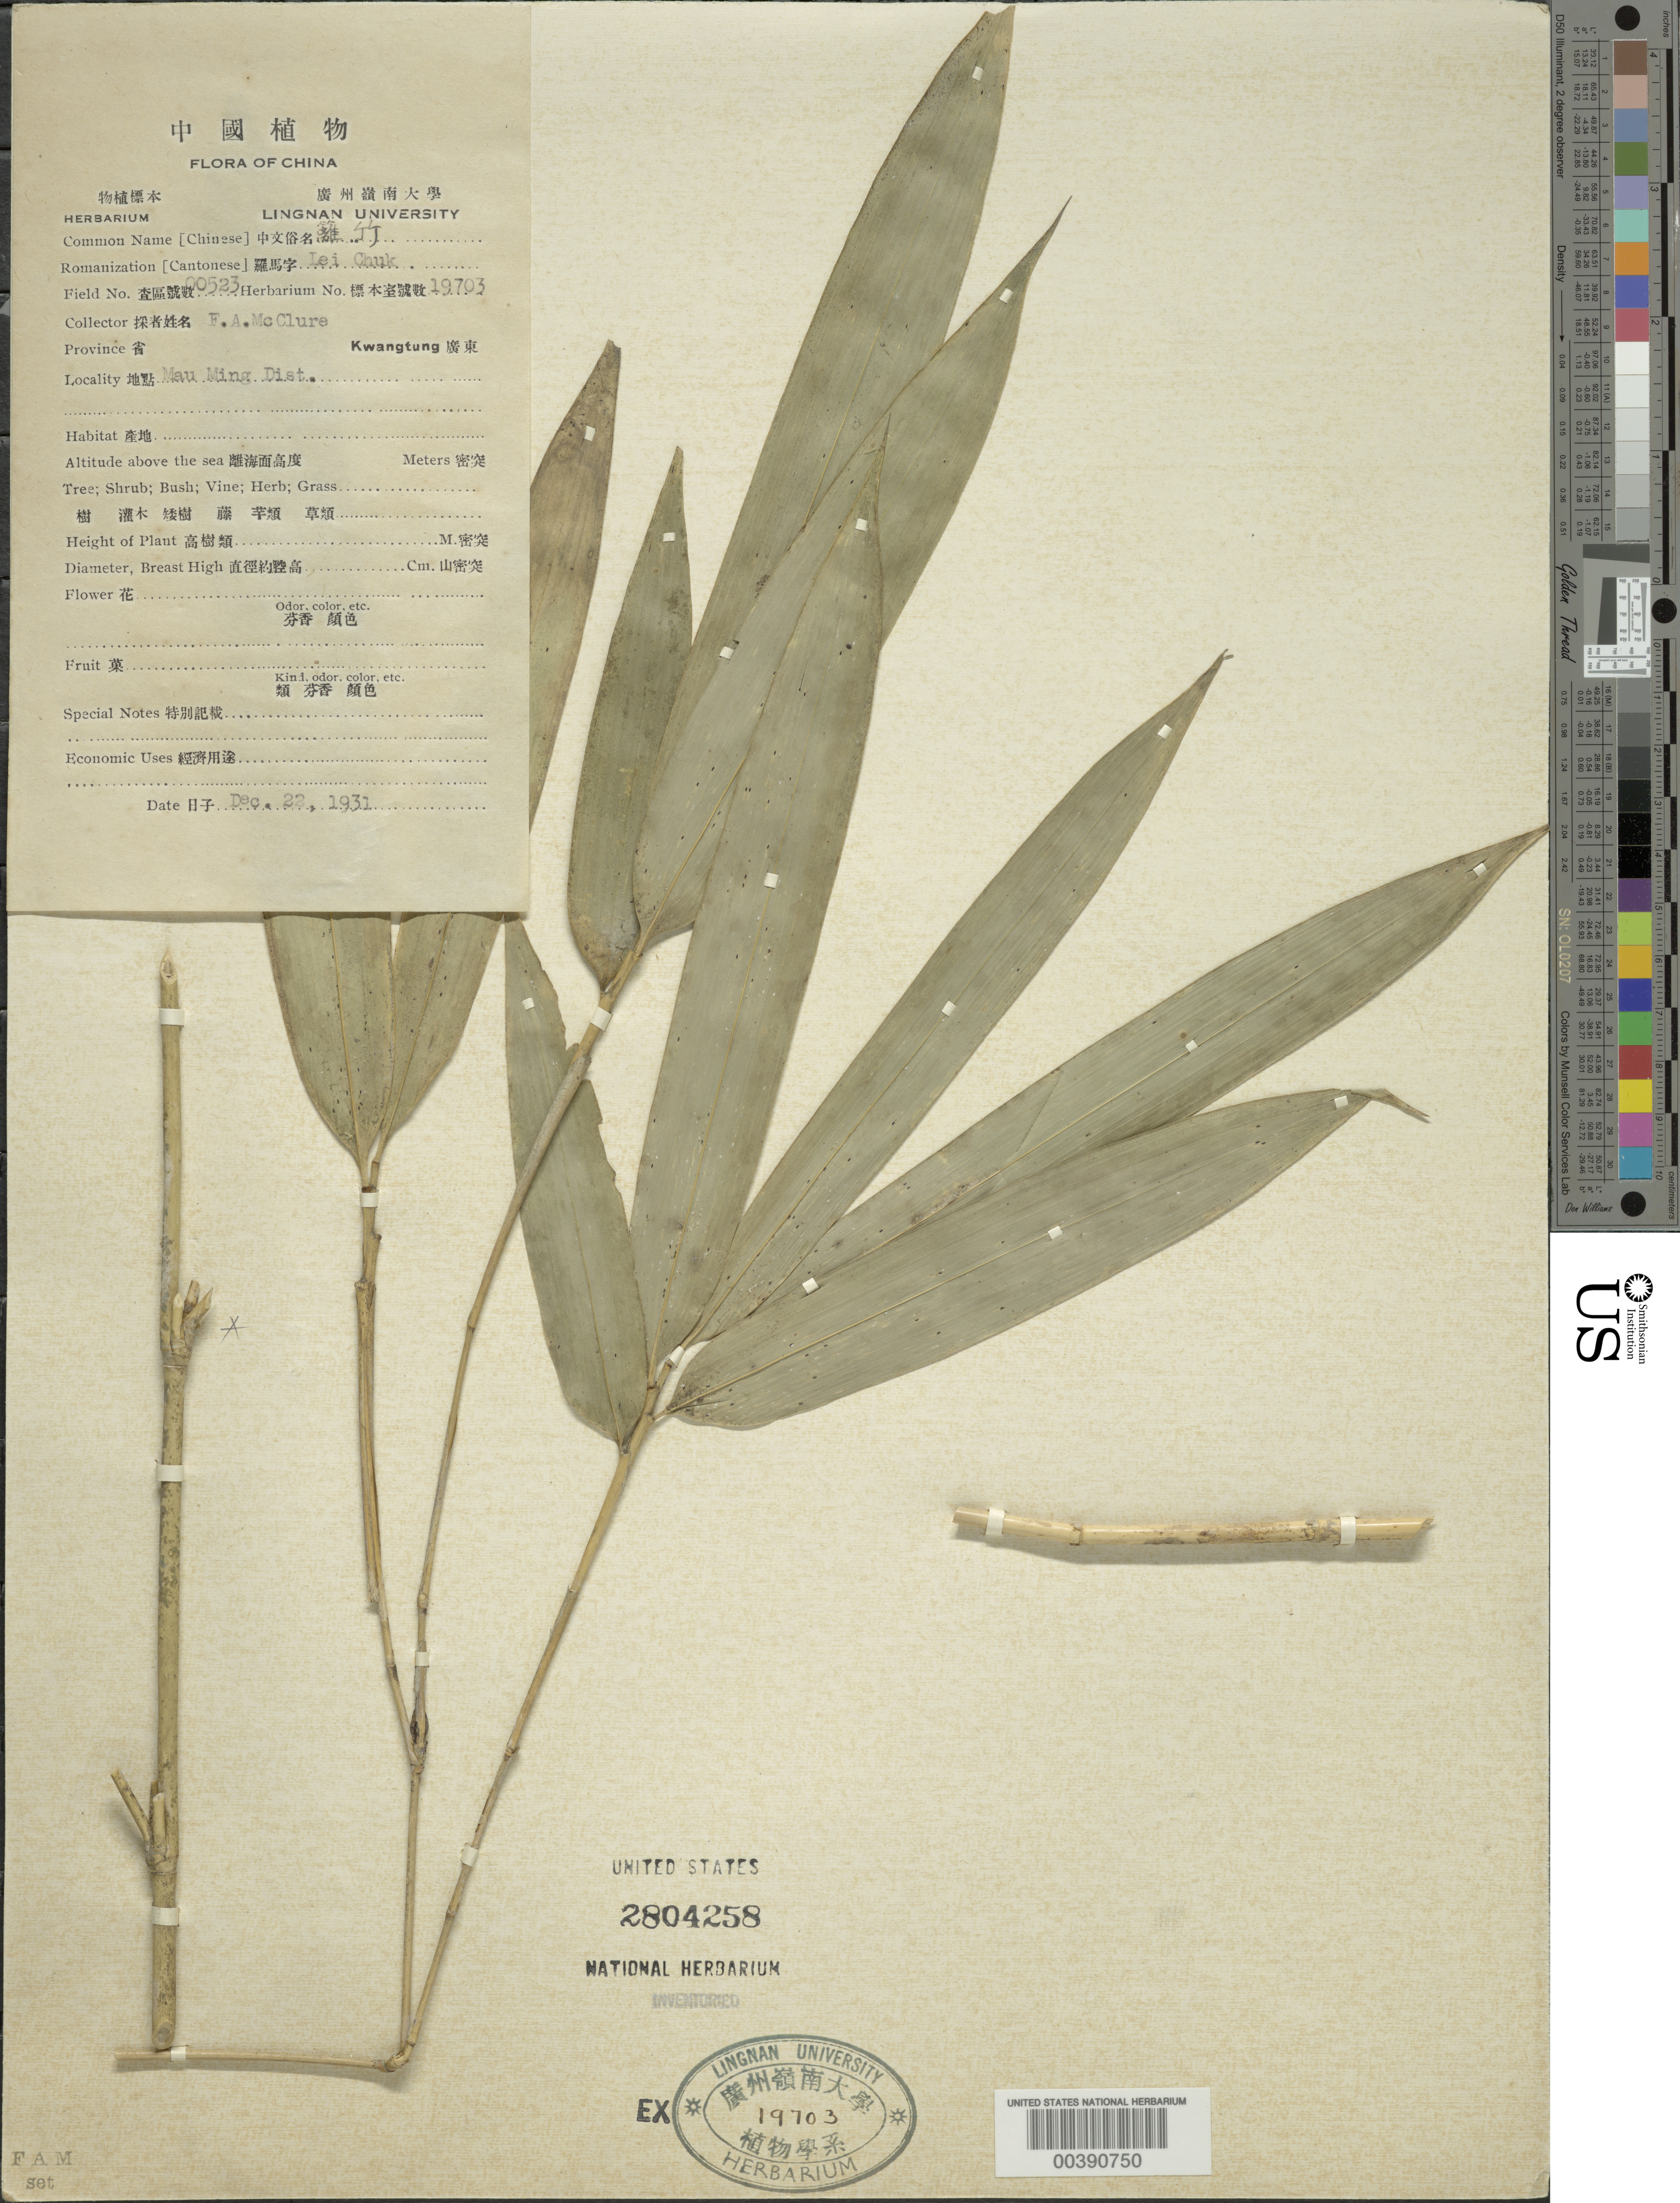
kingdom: Plantae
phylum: Tracheophyta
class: Liliopsida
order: Poales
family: Poaceae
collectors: F. A. McClure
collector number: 523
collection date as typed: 22 Dec 1931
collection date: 1931-12-22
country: China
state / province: Guangdong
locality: Mau ming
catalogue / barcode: US 2804258